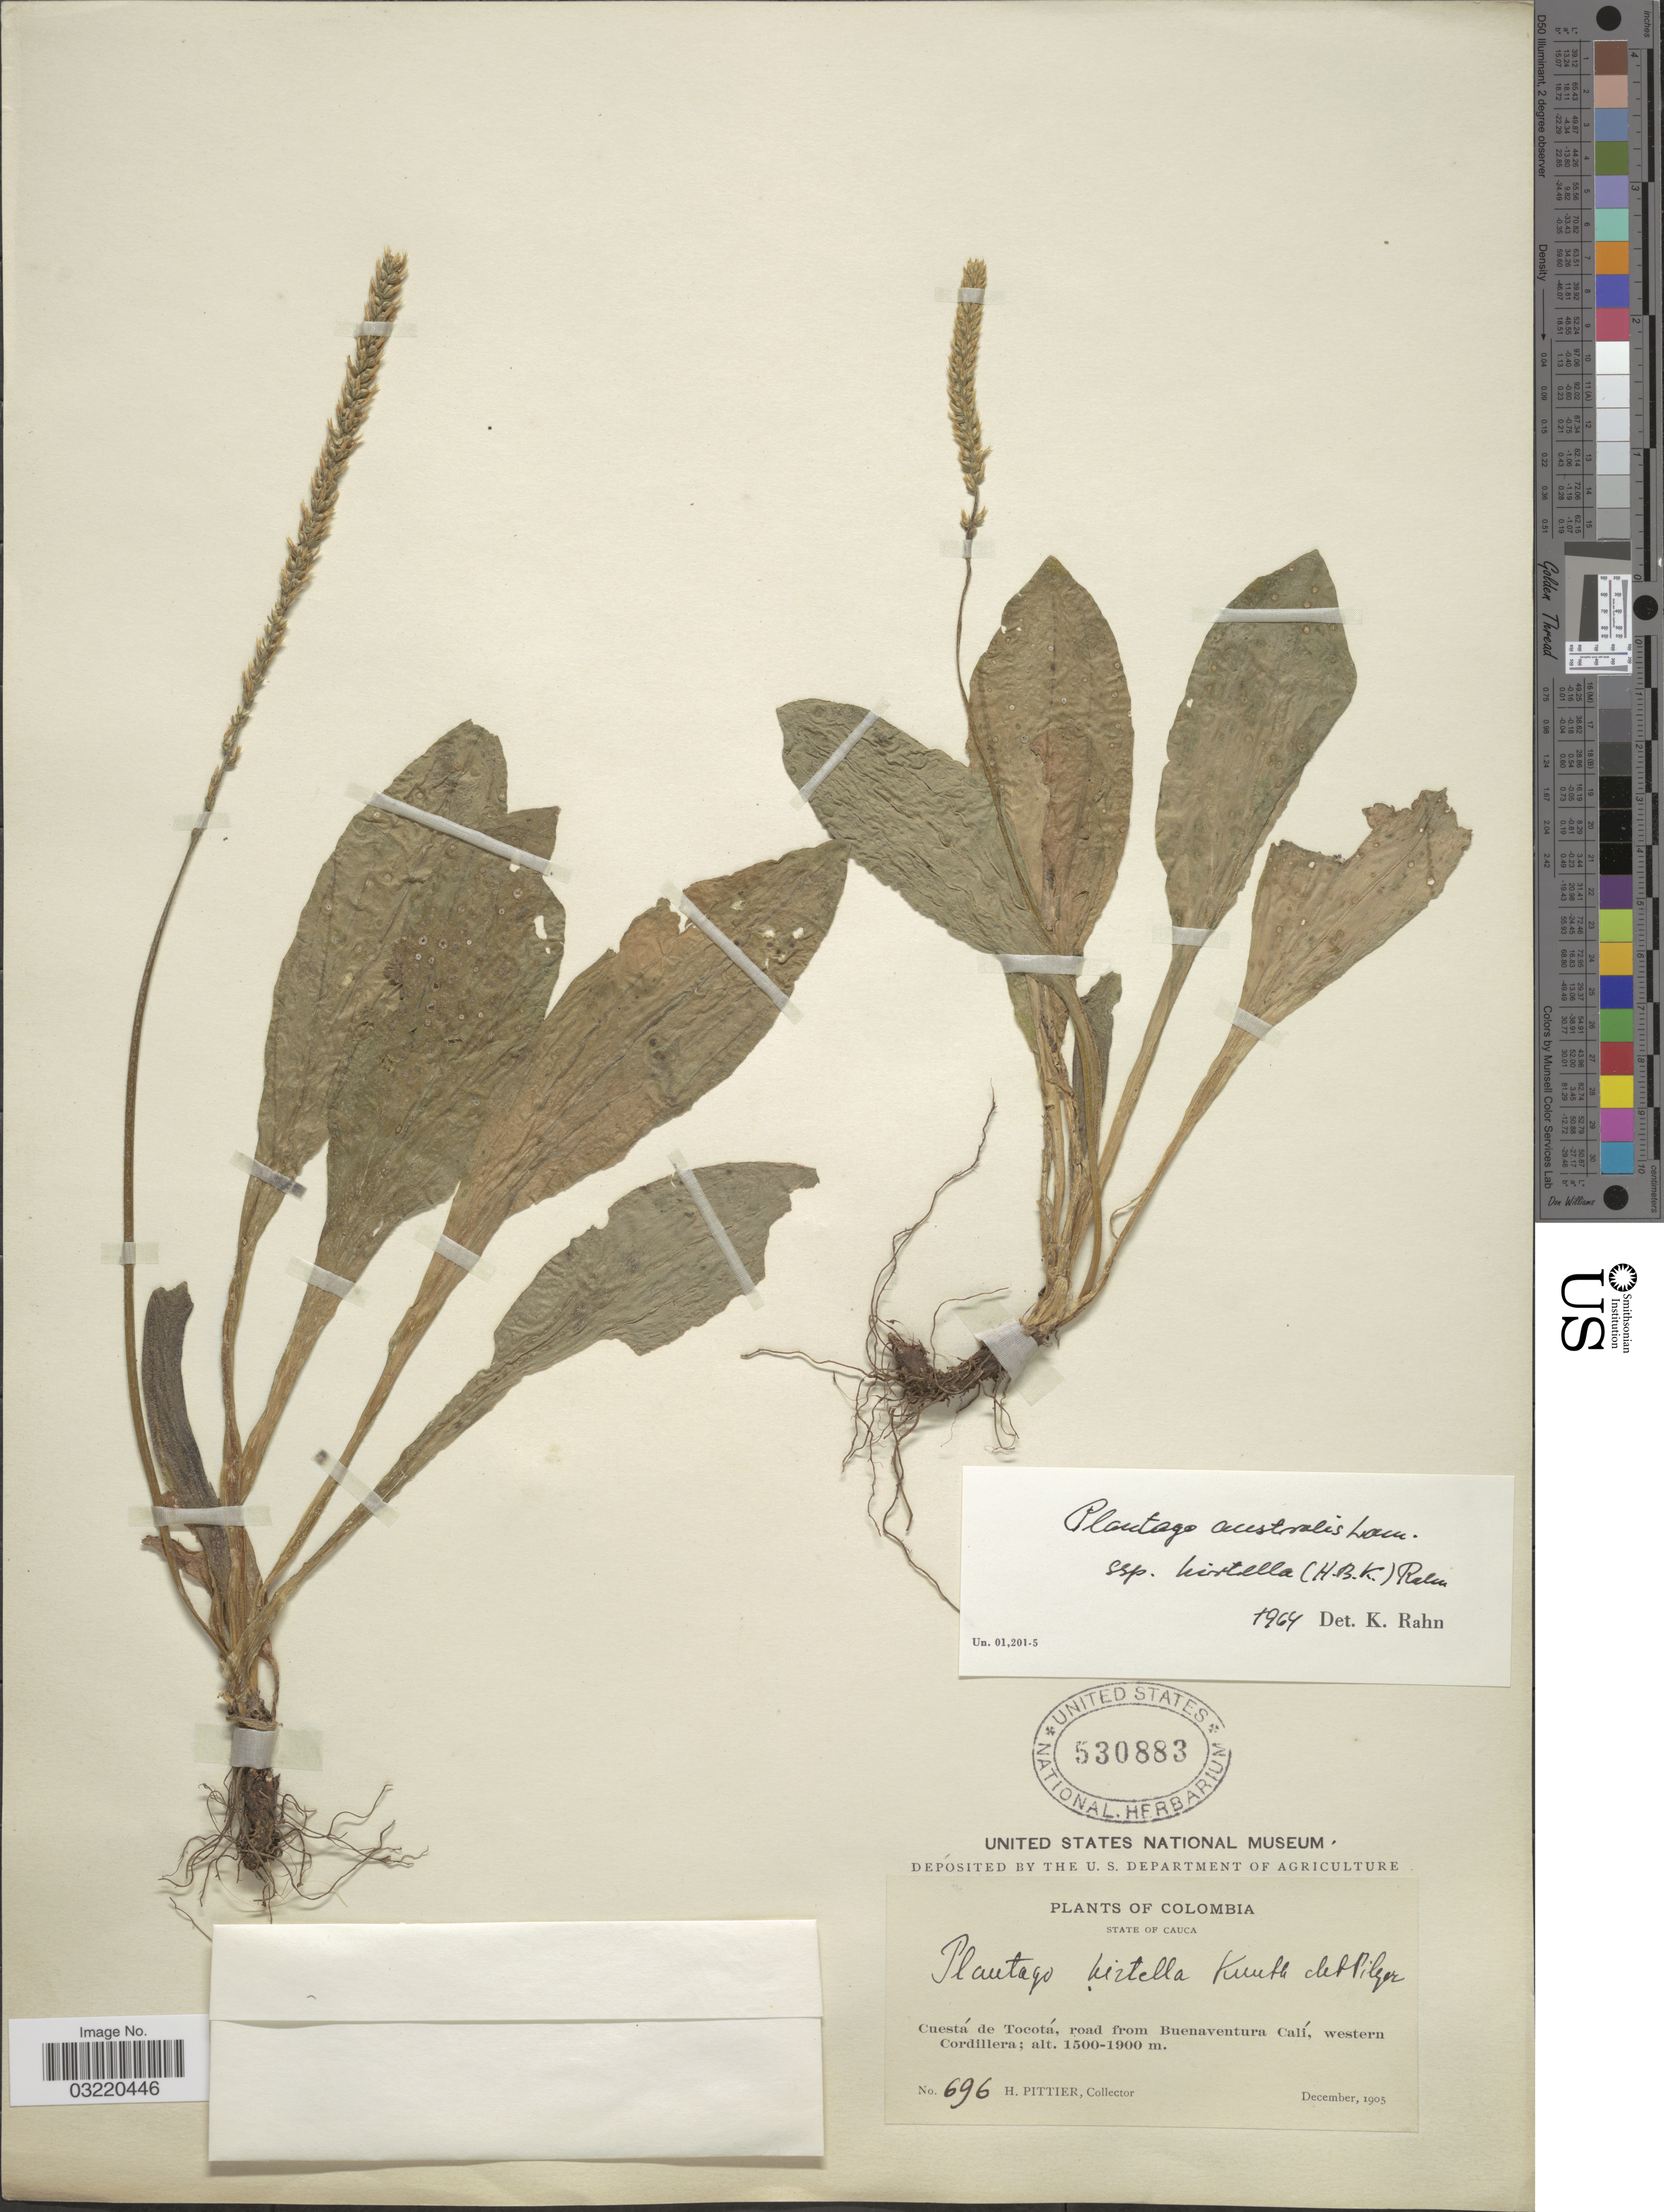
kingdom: Plantae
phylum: Tracheophyta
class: Magnoliopsida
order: Lamiales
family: Plantaginaceae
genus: Plantago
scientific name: Plantago australis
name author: Lam.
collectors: H. F. Pittier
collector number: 696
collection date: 1905-12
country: Colombia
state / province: Cauca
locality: Cuestá de Tocotá, road from Buenaventura Calí, western Cordillera.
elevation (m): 1500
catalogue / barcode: US 530883